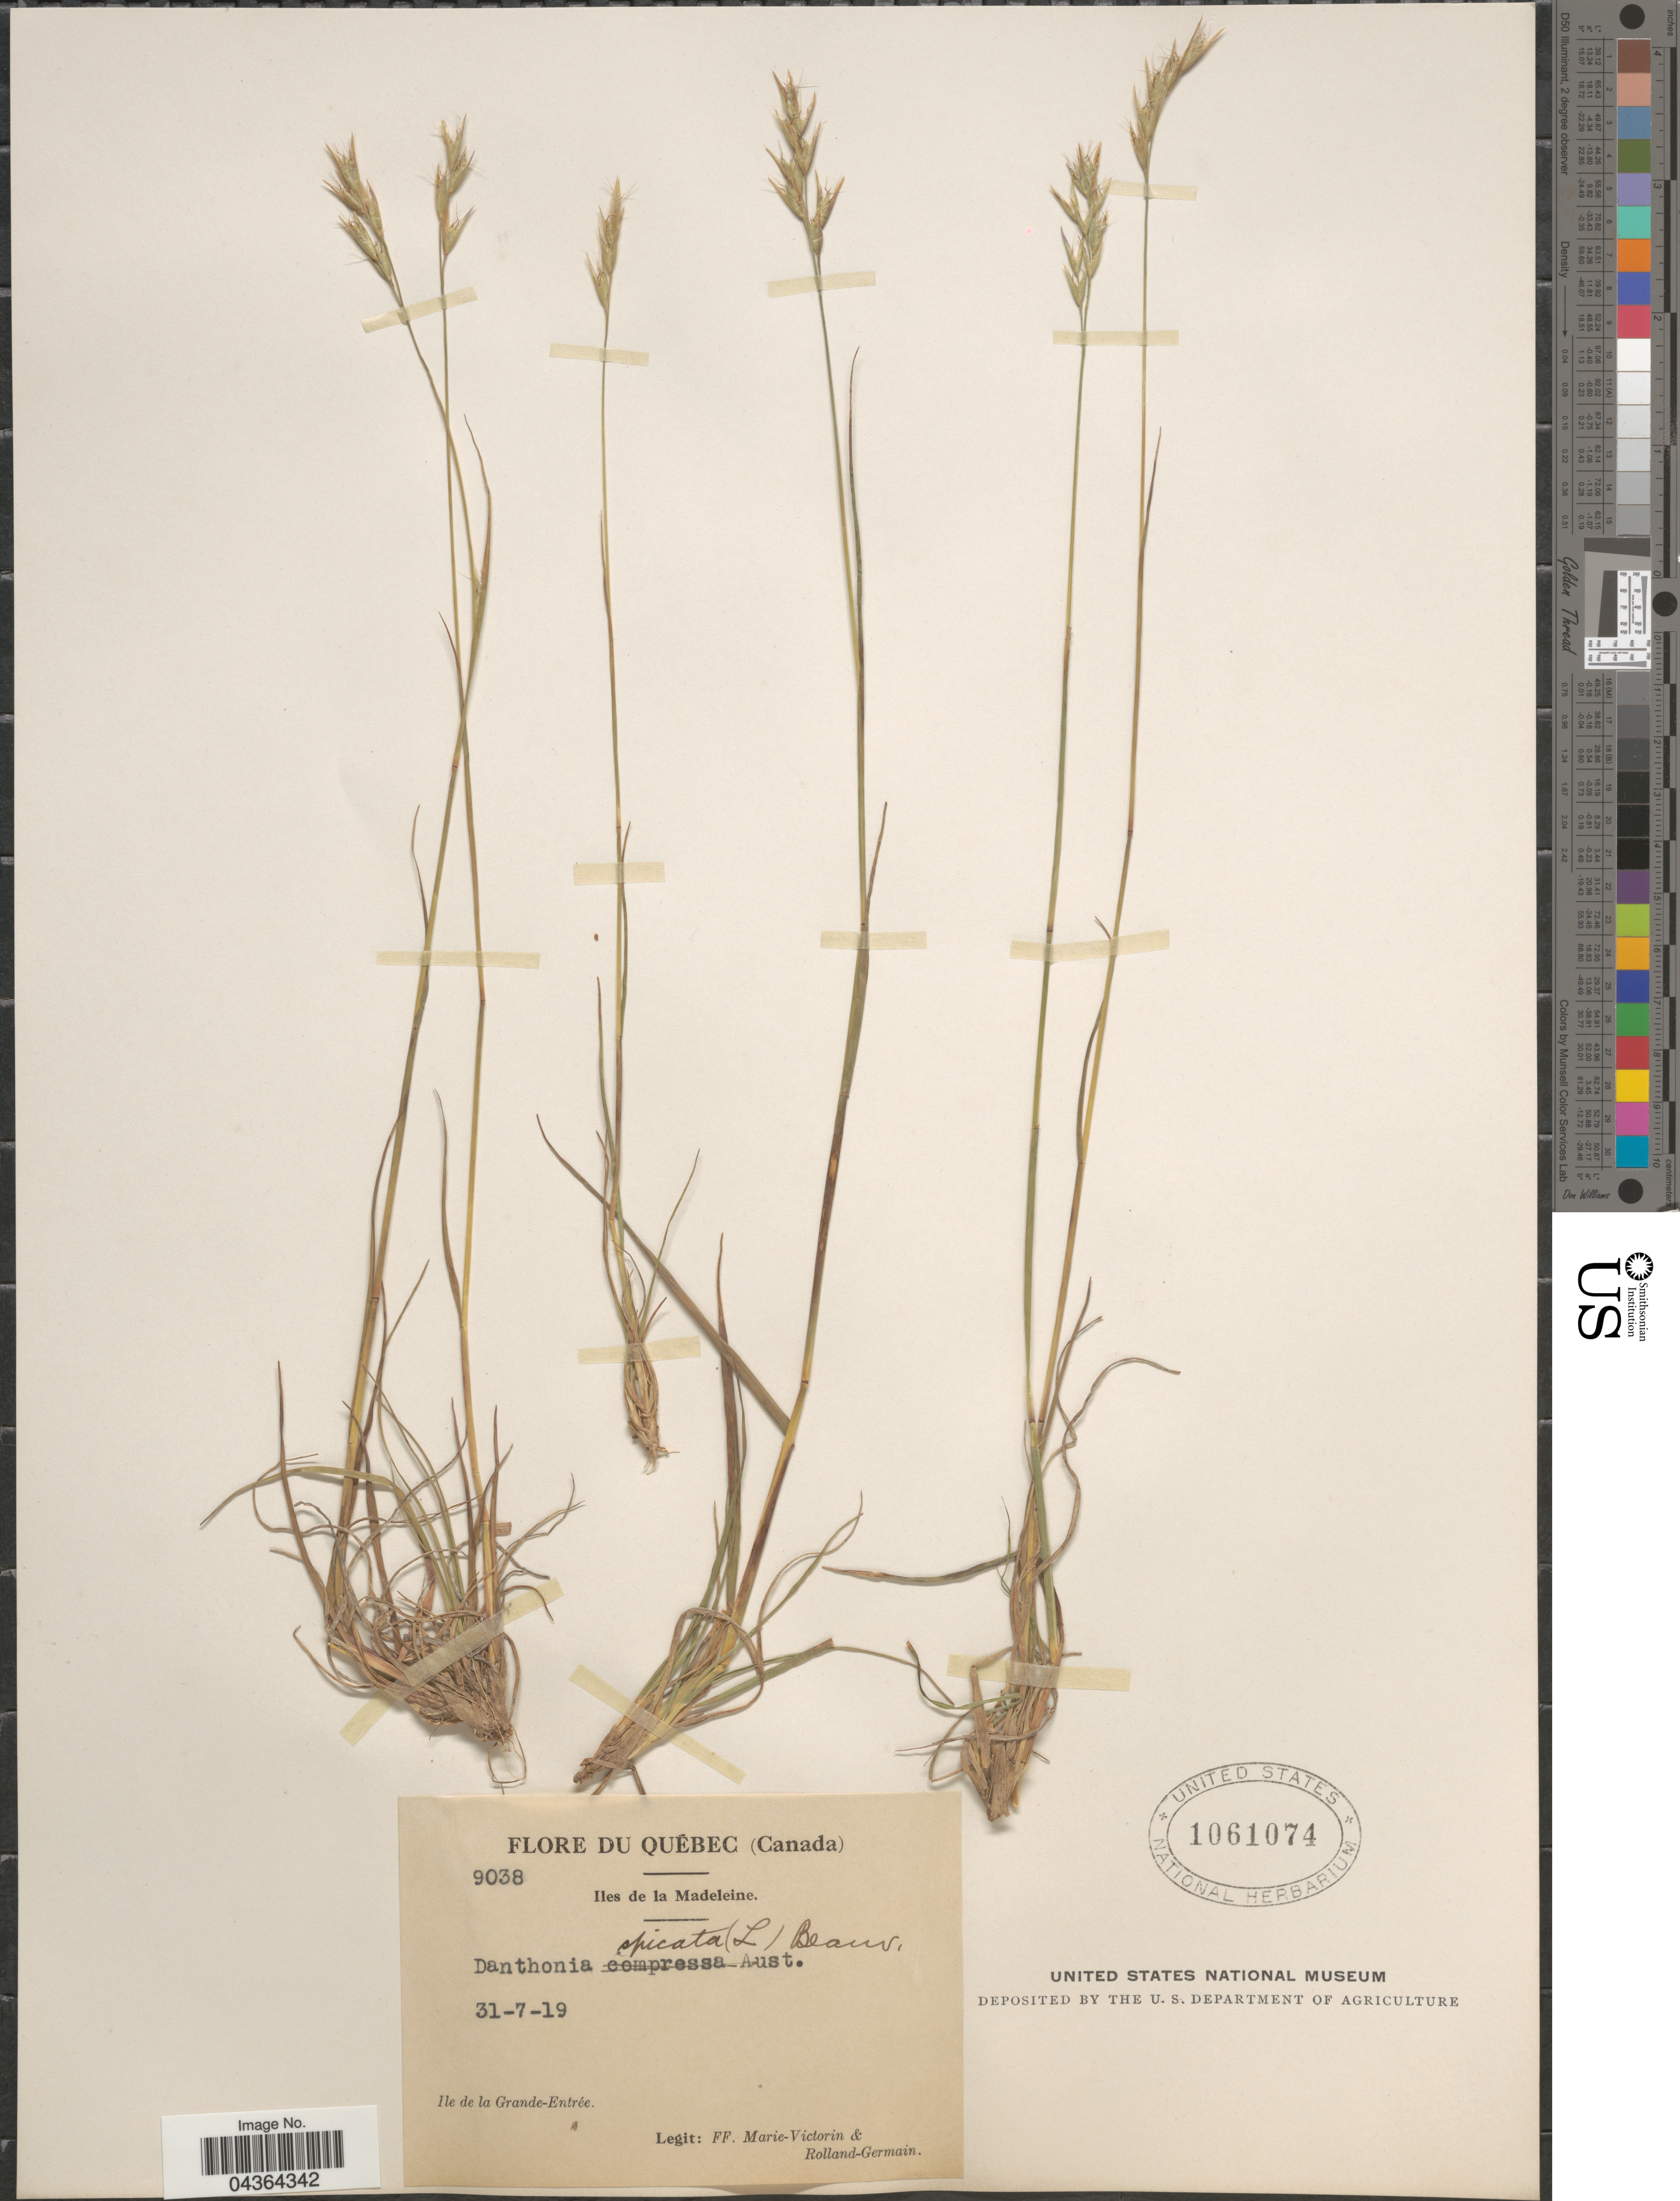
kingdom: Plantae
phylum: Tracheophyta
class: Liliopsida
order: Poales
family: Poaceae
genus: Danthonia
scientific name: Danthonia spicata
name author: (L.) P. Beauv. ex Roem. & Schult.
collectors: F. Marie-Victorin & Rolland-Germain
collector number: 9038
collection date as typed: Transcribed d/m/y: 31/7/19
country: Canada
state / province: Quebec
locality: Iles de la Madeleine. Ile de la Grande-Entrée.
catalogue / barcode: US 1061074